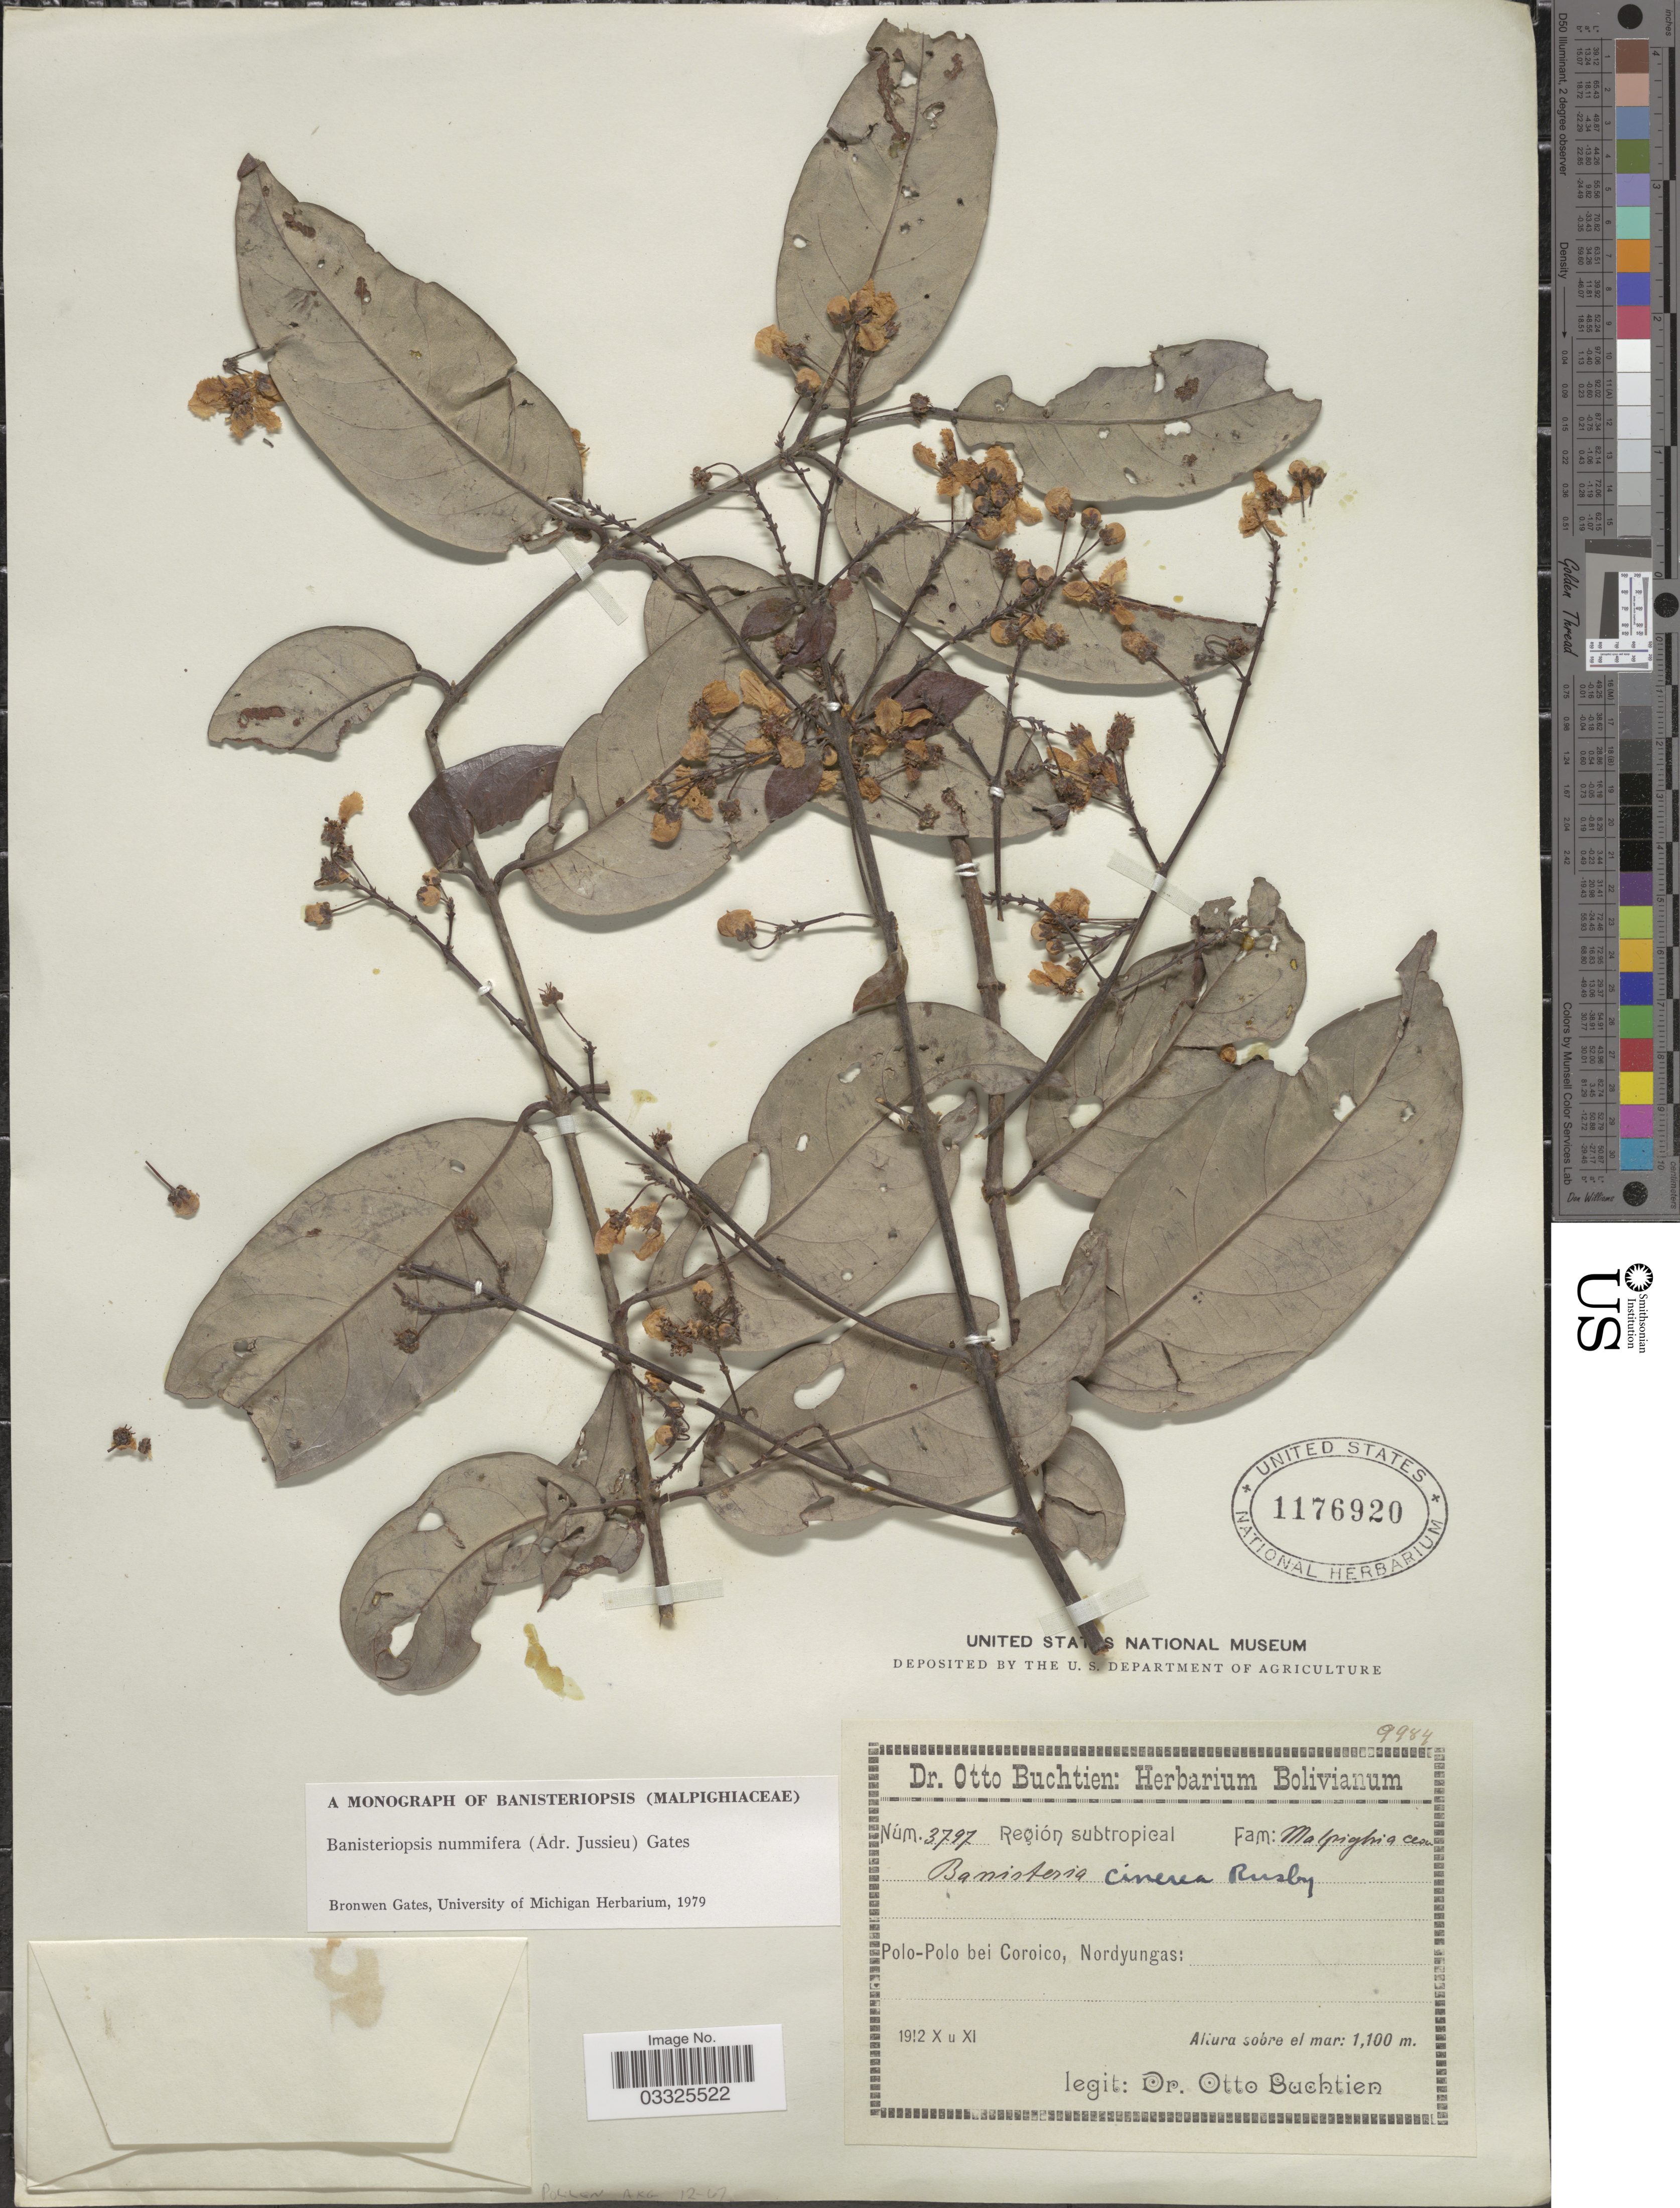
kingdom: Plantae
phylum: Tracheophyta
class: Magnoliopsida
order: Malpighiales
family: Malpighiaceae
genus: Banisteriopsis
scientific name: Banisteriopsis nummifera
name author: (A. Juss.) B. Gates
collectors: O. Buchtien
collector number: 3797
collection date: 1912-10/1912-11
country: Bolivia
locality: Polo-Polo bei Coroico, Nordyungas.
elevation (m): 1100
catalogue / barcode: US 1176920